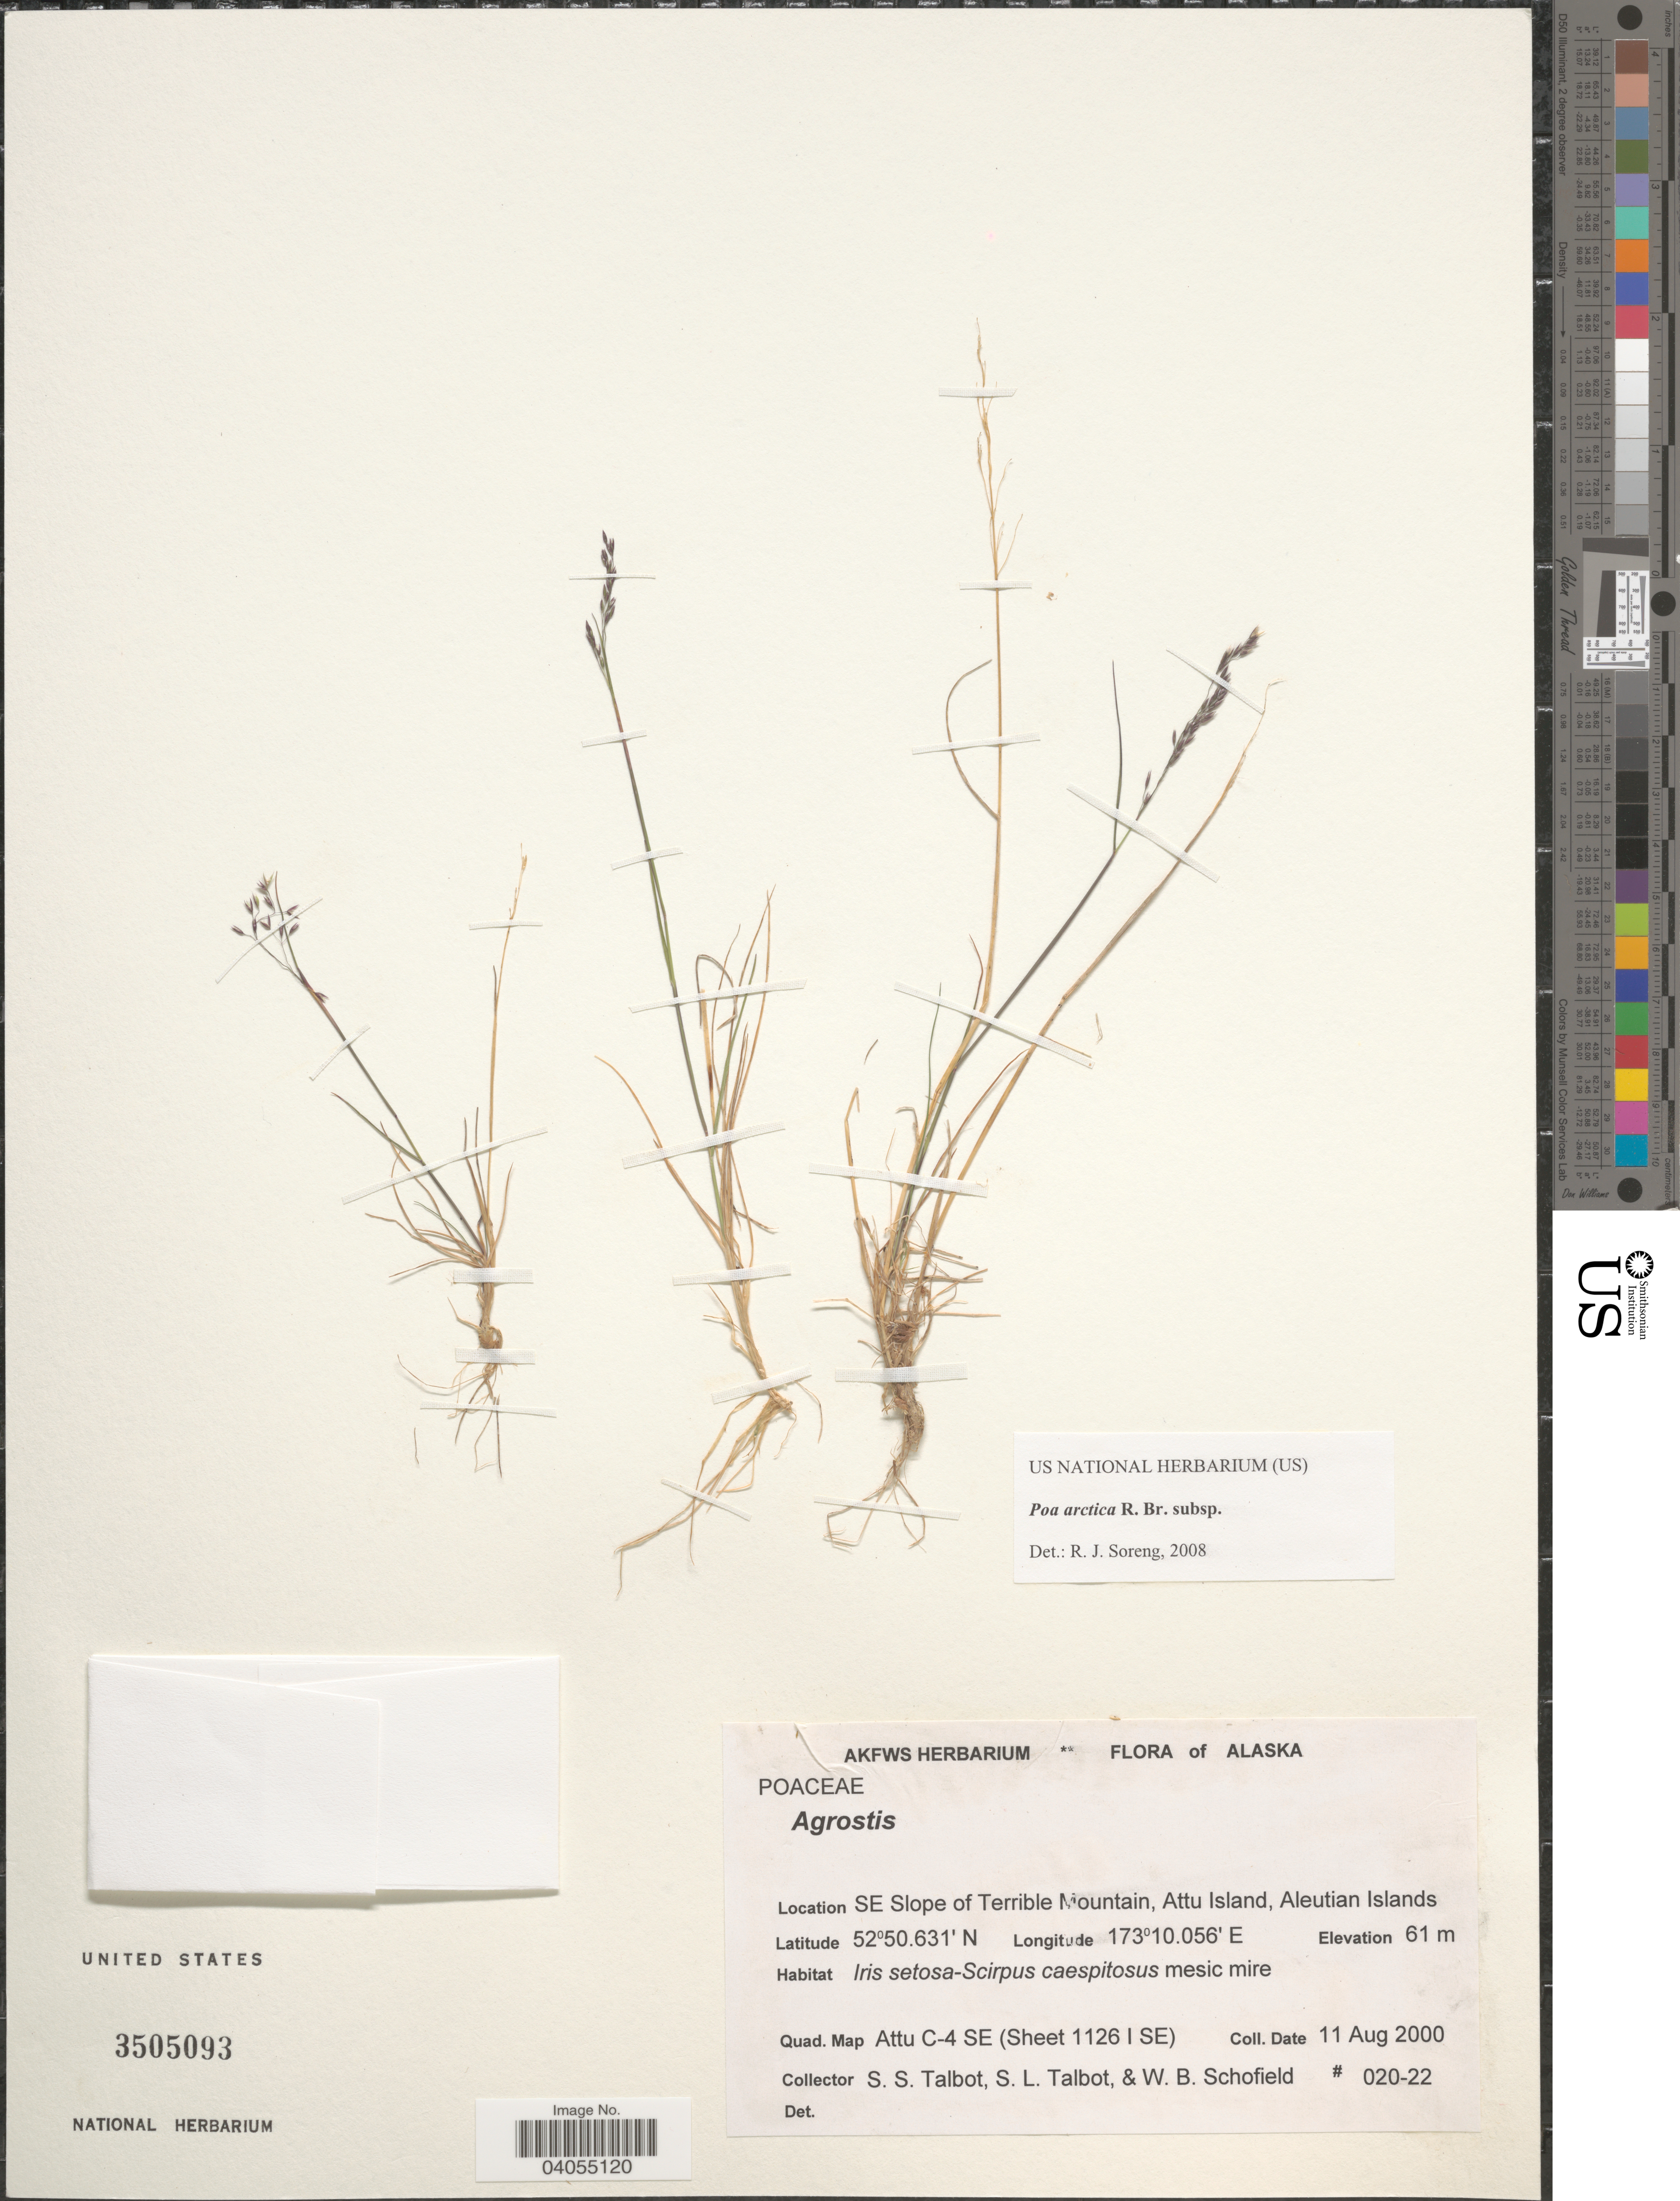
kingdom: Plantae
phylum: Tracheophyta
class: Liliopsida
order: Poales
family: Poaceae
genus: Poa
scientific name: Poa arctica subsp. arctica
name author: R. Br.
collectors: S. S. Talbot, S. Talbot & W. Schofield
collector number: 020-22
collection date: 2000-08-11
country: United States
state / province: Alaska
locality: SE Slope of Terrible Mountain, Attu Island, Aleutian Islands. Quad. Map Attu C-4 SE (Sheet 1126 I SE).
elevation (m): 61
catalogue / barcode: US 3505093